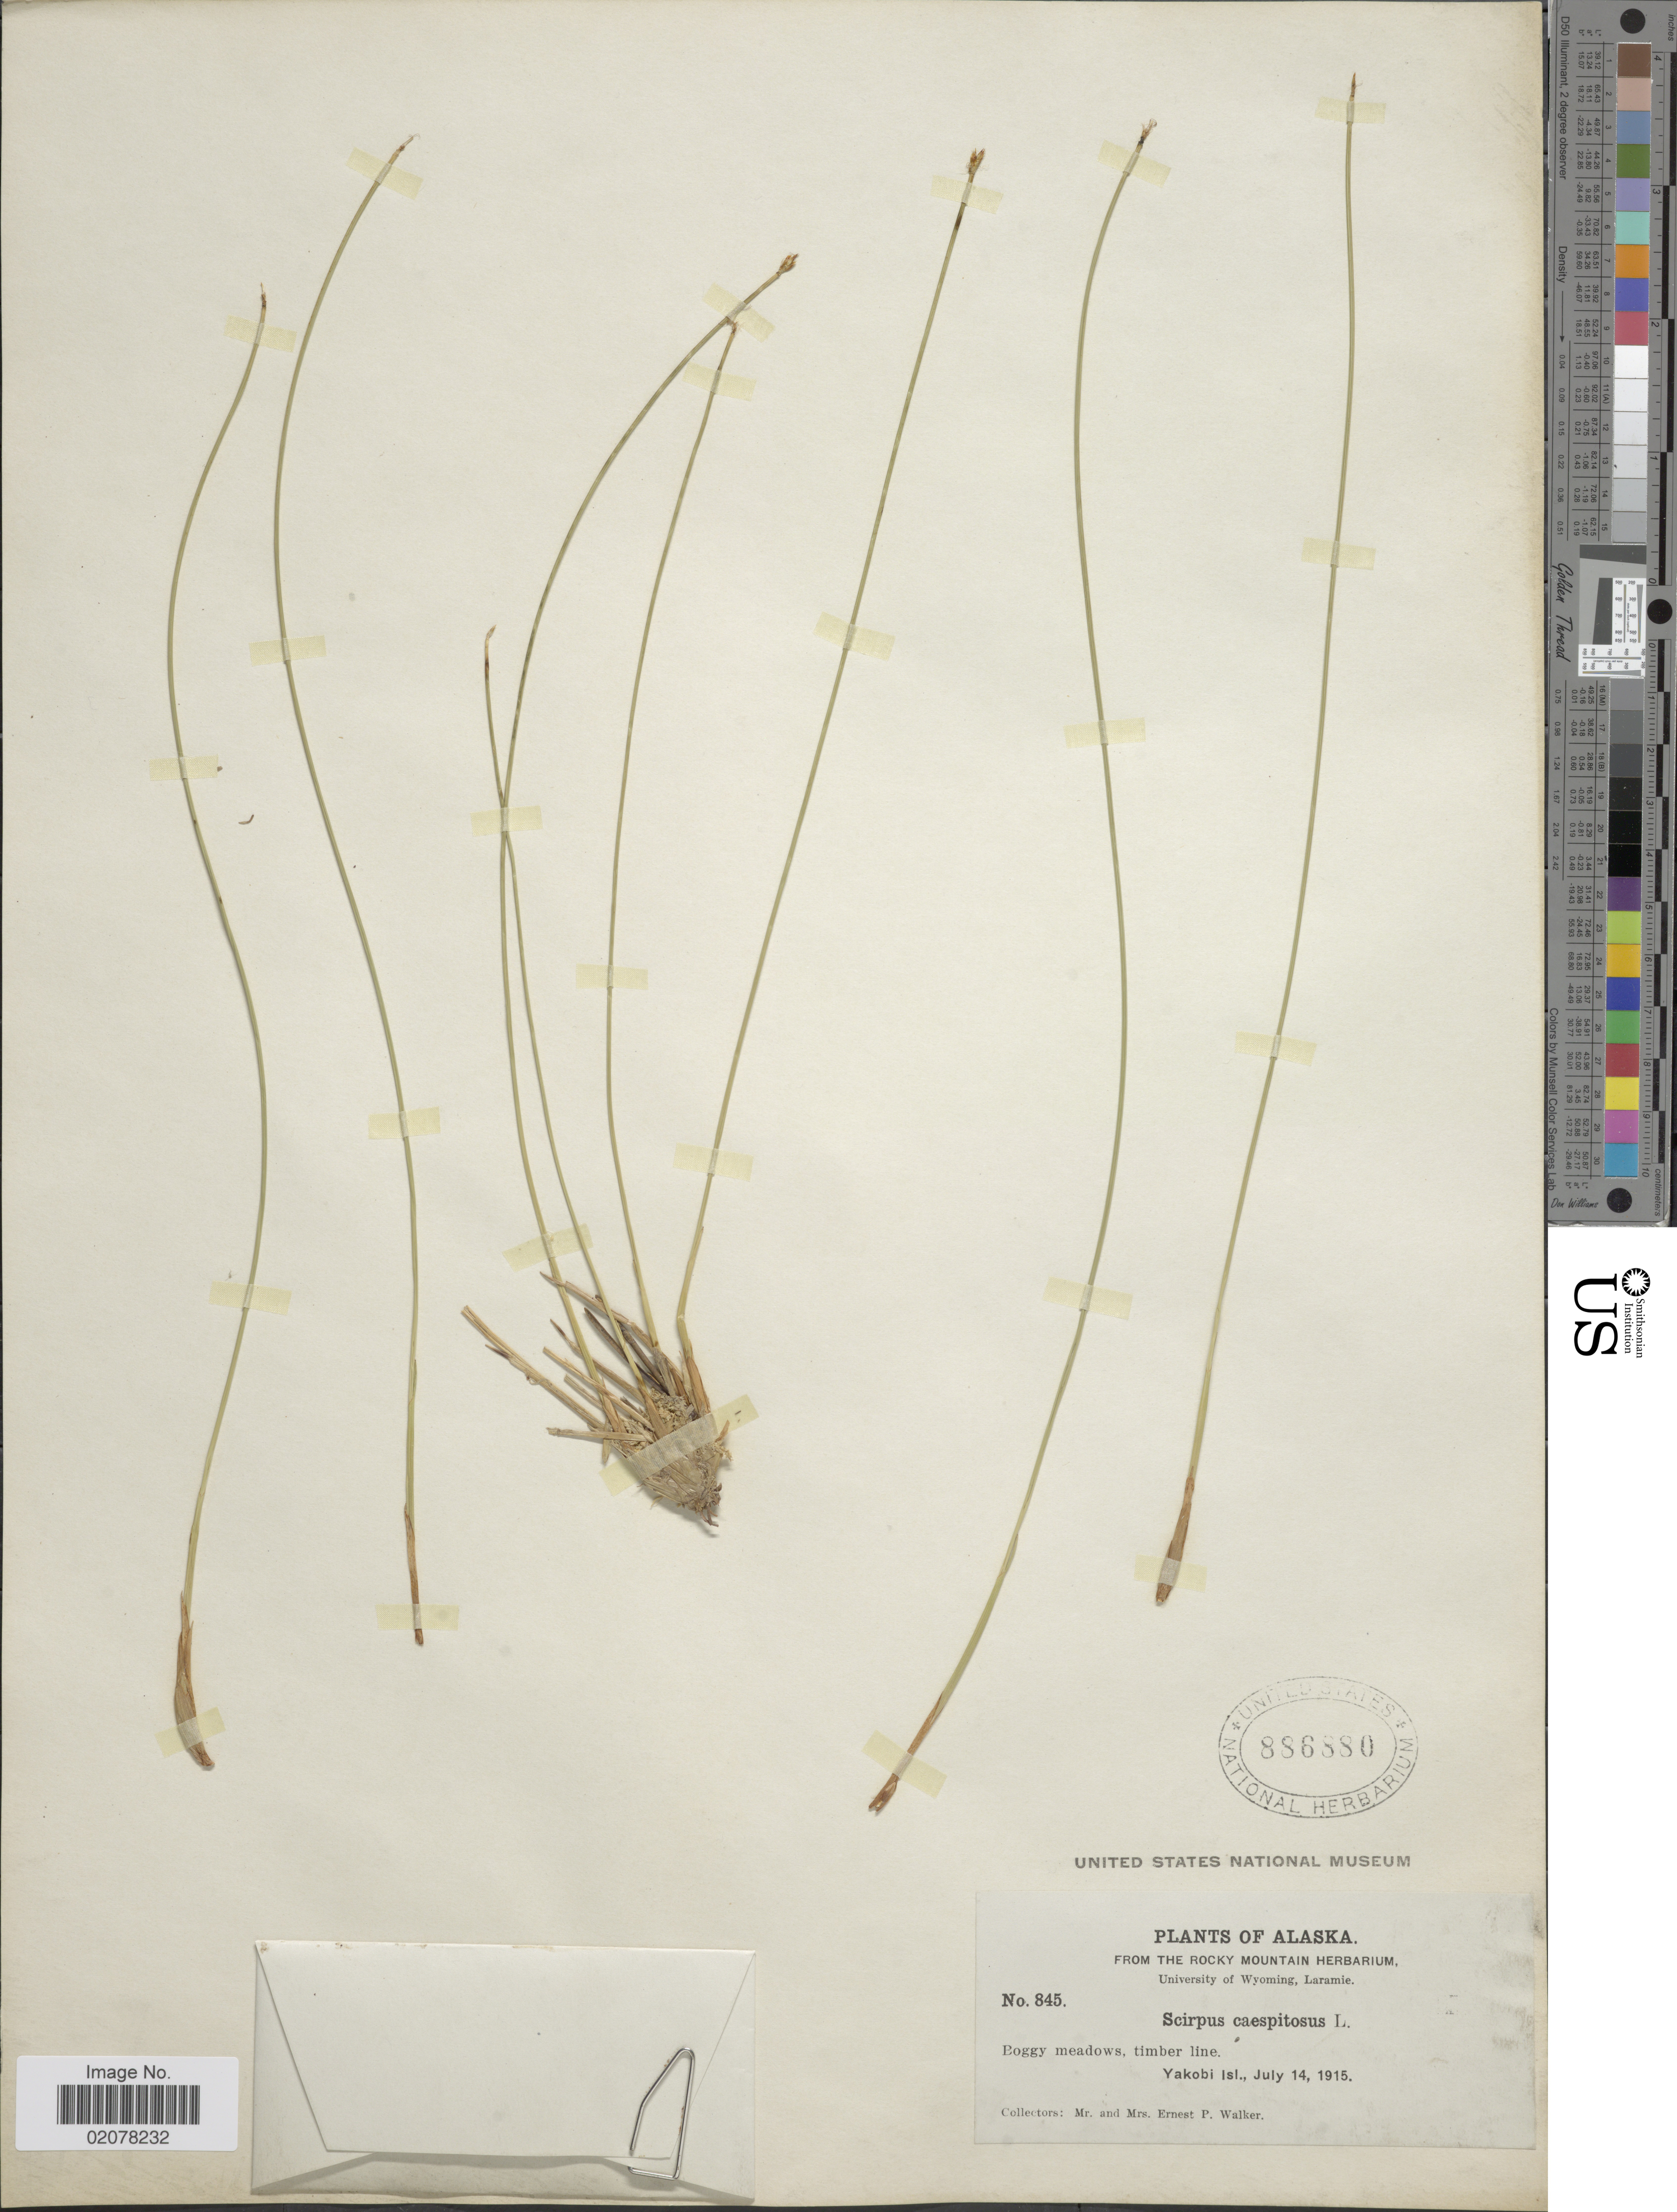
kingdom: Plantae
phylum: Tracheophyta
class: Liliopsida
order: Poales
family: Cyperaceae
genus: Trichophorum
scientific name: Trichophorum cespitosum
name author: (L.) Hartm.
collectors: E. P. Walker & E. Walker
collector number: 845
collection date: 1915-07-14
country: United States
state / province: Alaska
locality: Boggy meadows, timber line, Yakobi Isl.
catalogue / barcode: US 886880